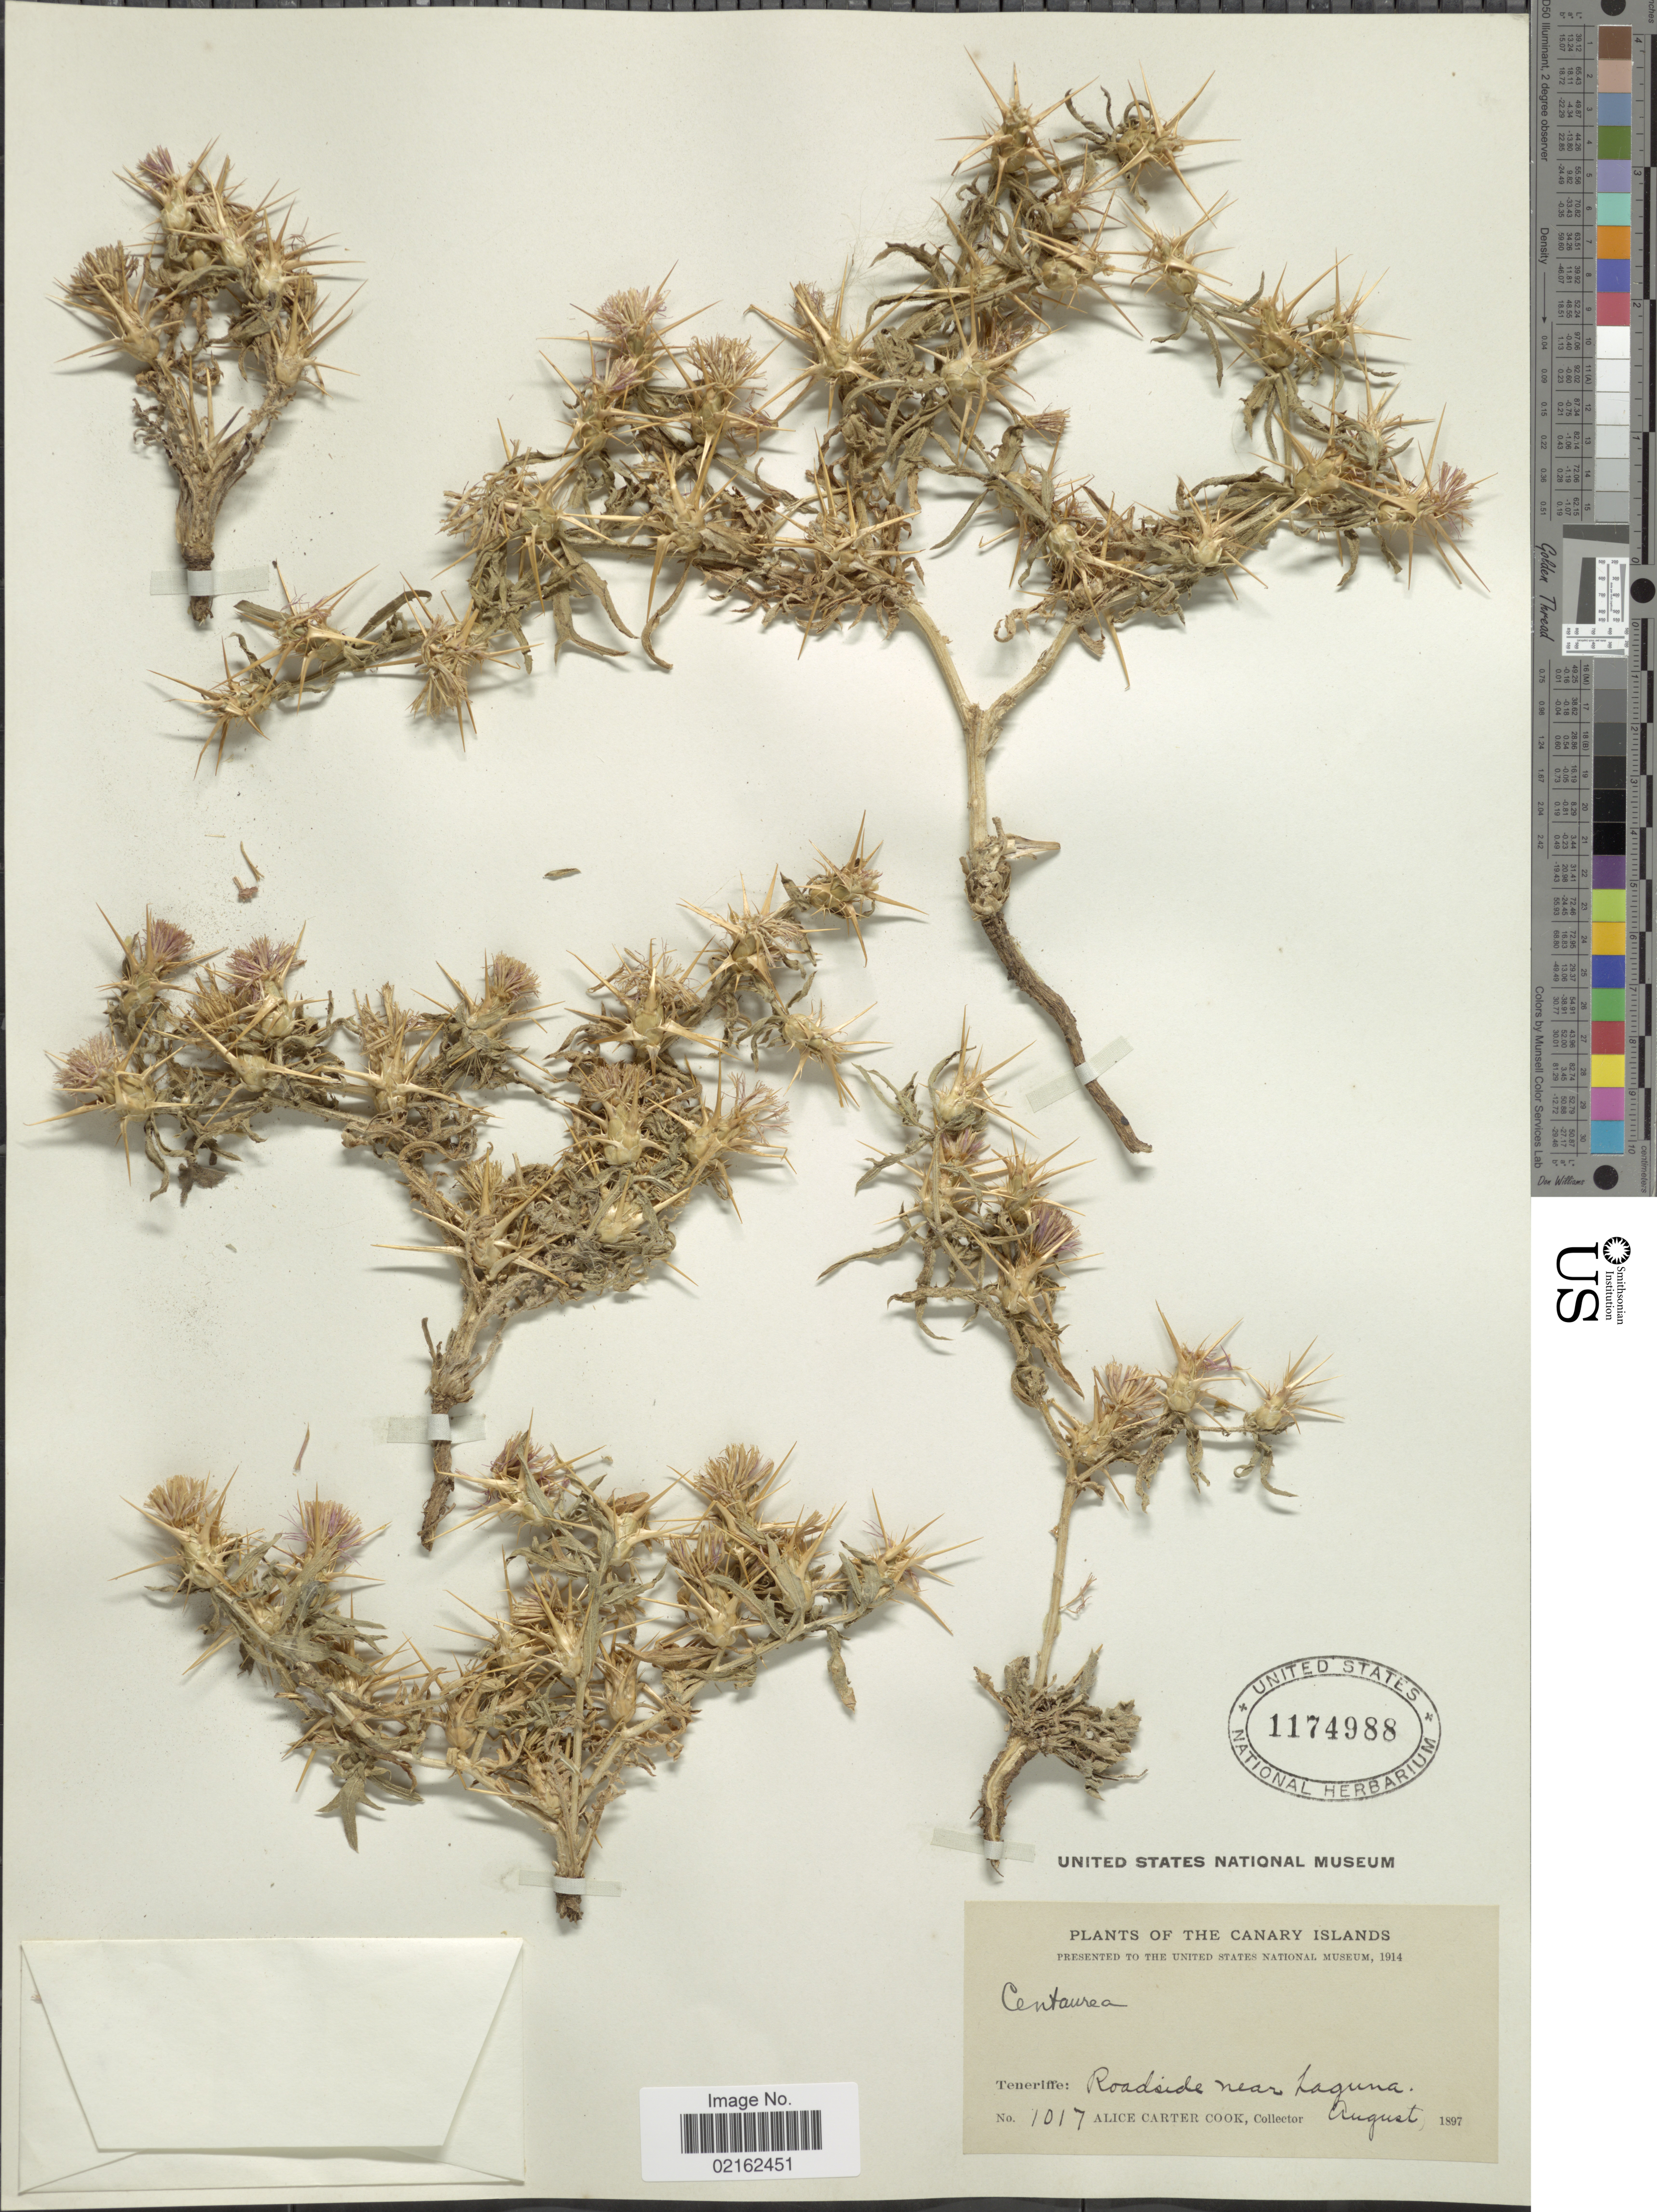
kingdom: Plantae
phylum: Tracheophyta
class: Magnoliopsida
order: Asterales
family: Asteraceae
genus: Centaurea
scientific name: Centaurea sp.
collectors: Alice C. Cook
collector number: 1017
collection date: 1897-08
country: Spain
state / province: Canarias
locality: Canary Islands, Teneriffe, roadside near Laguna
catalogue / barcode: US 1174988